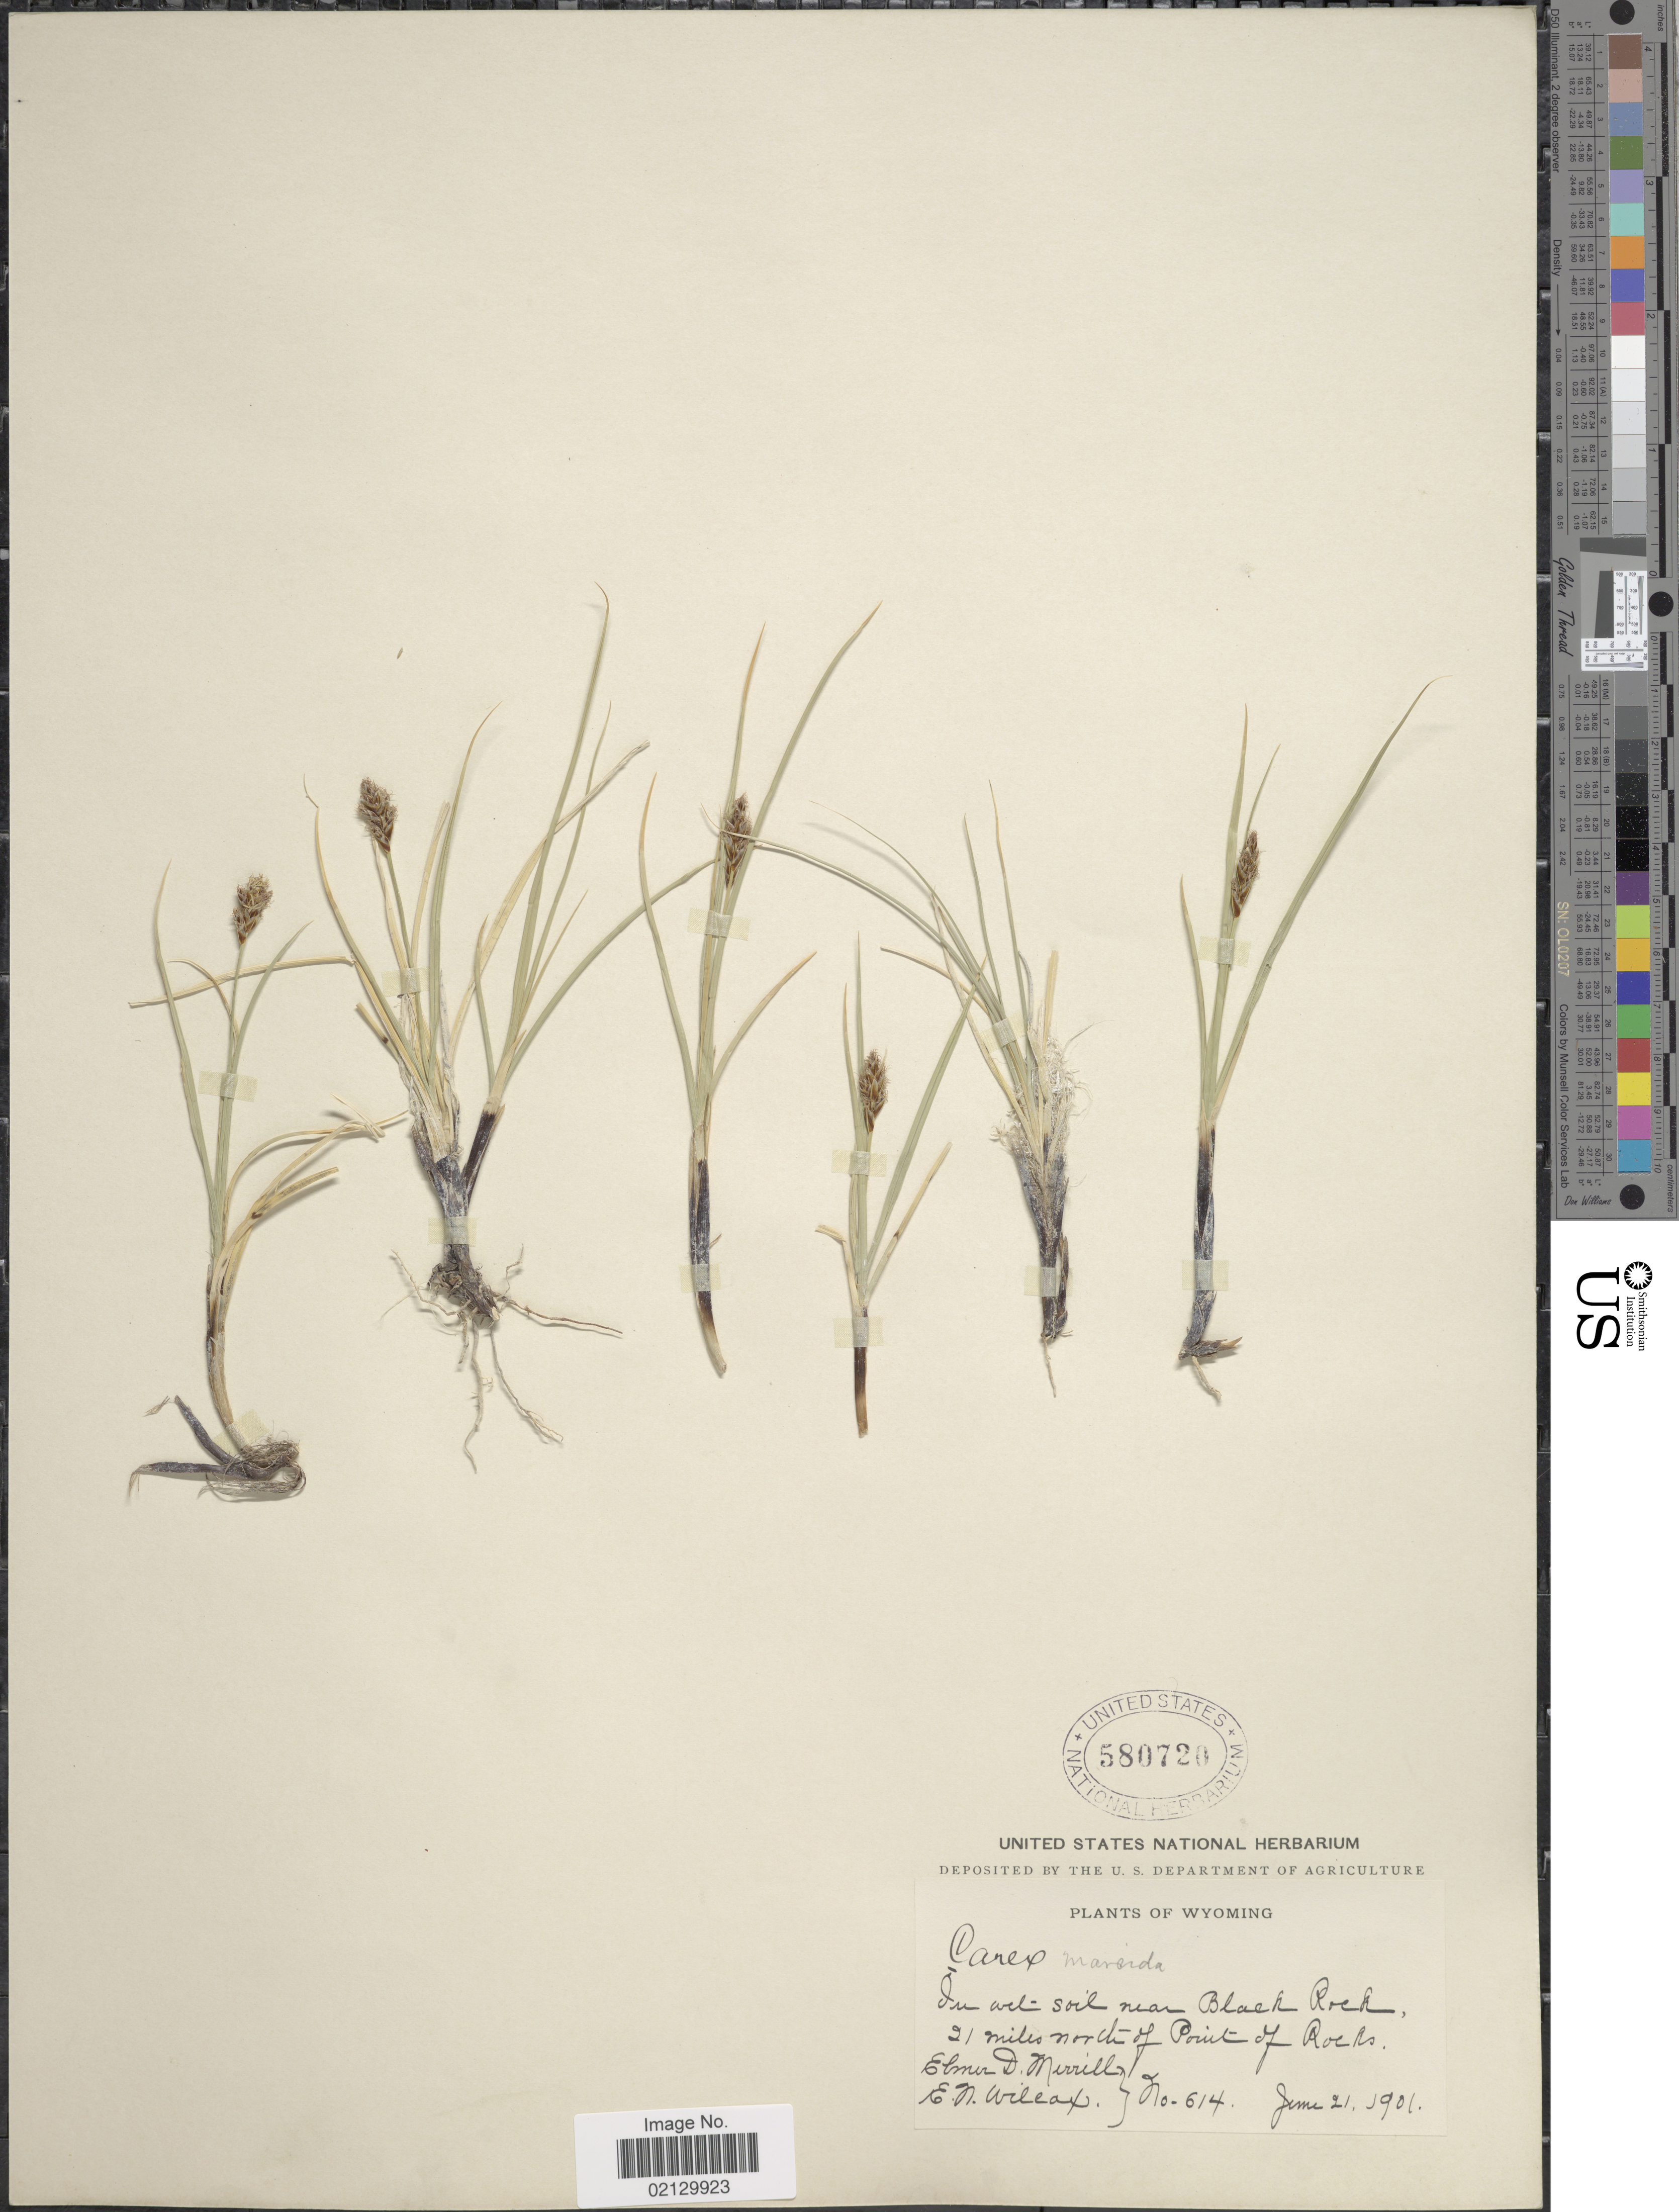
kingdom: Plantae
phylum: Tracheophyta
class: Liliopsida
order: Poales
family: Cyperaceae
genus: Carex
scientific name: Carex praegracilis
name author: W. Boott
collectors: E. D. Merrill & E. Wilcox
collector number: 614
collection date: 1901-06-21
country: United States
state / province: Wyoming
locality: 21 miles north of Point of Rocks.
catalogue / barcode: US 580720